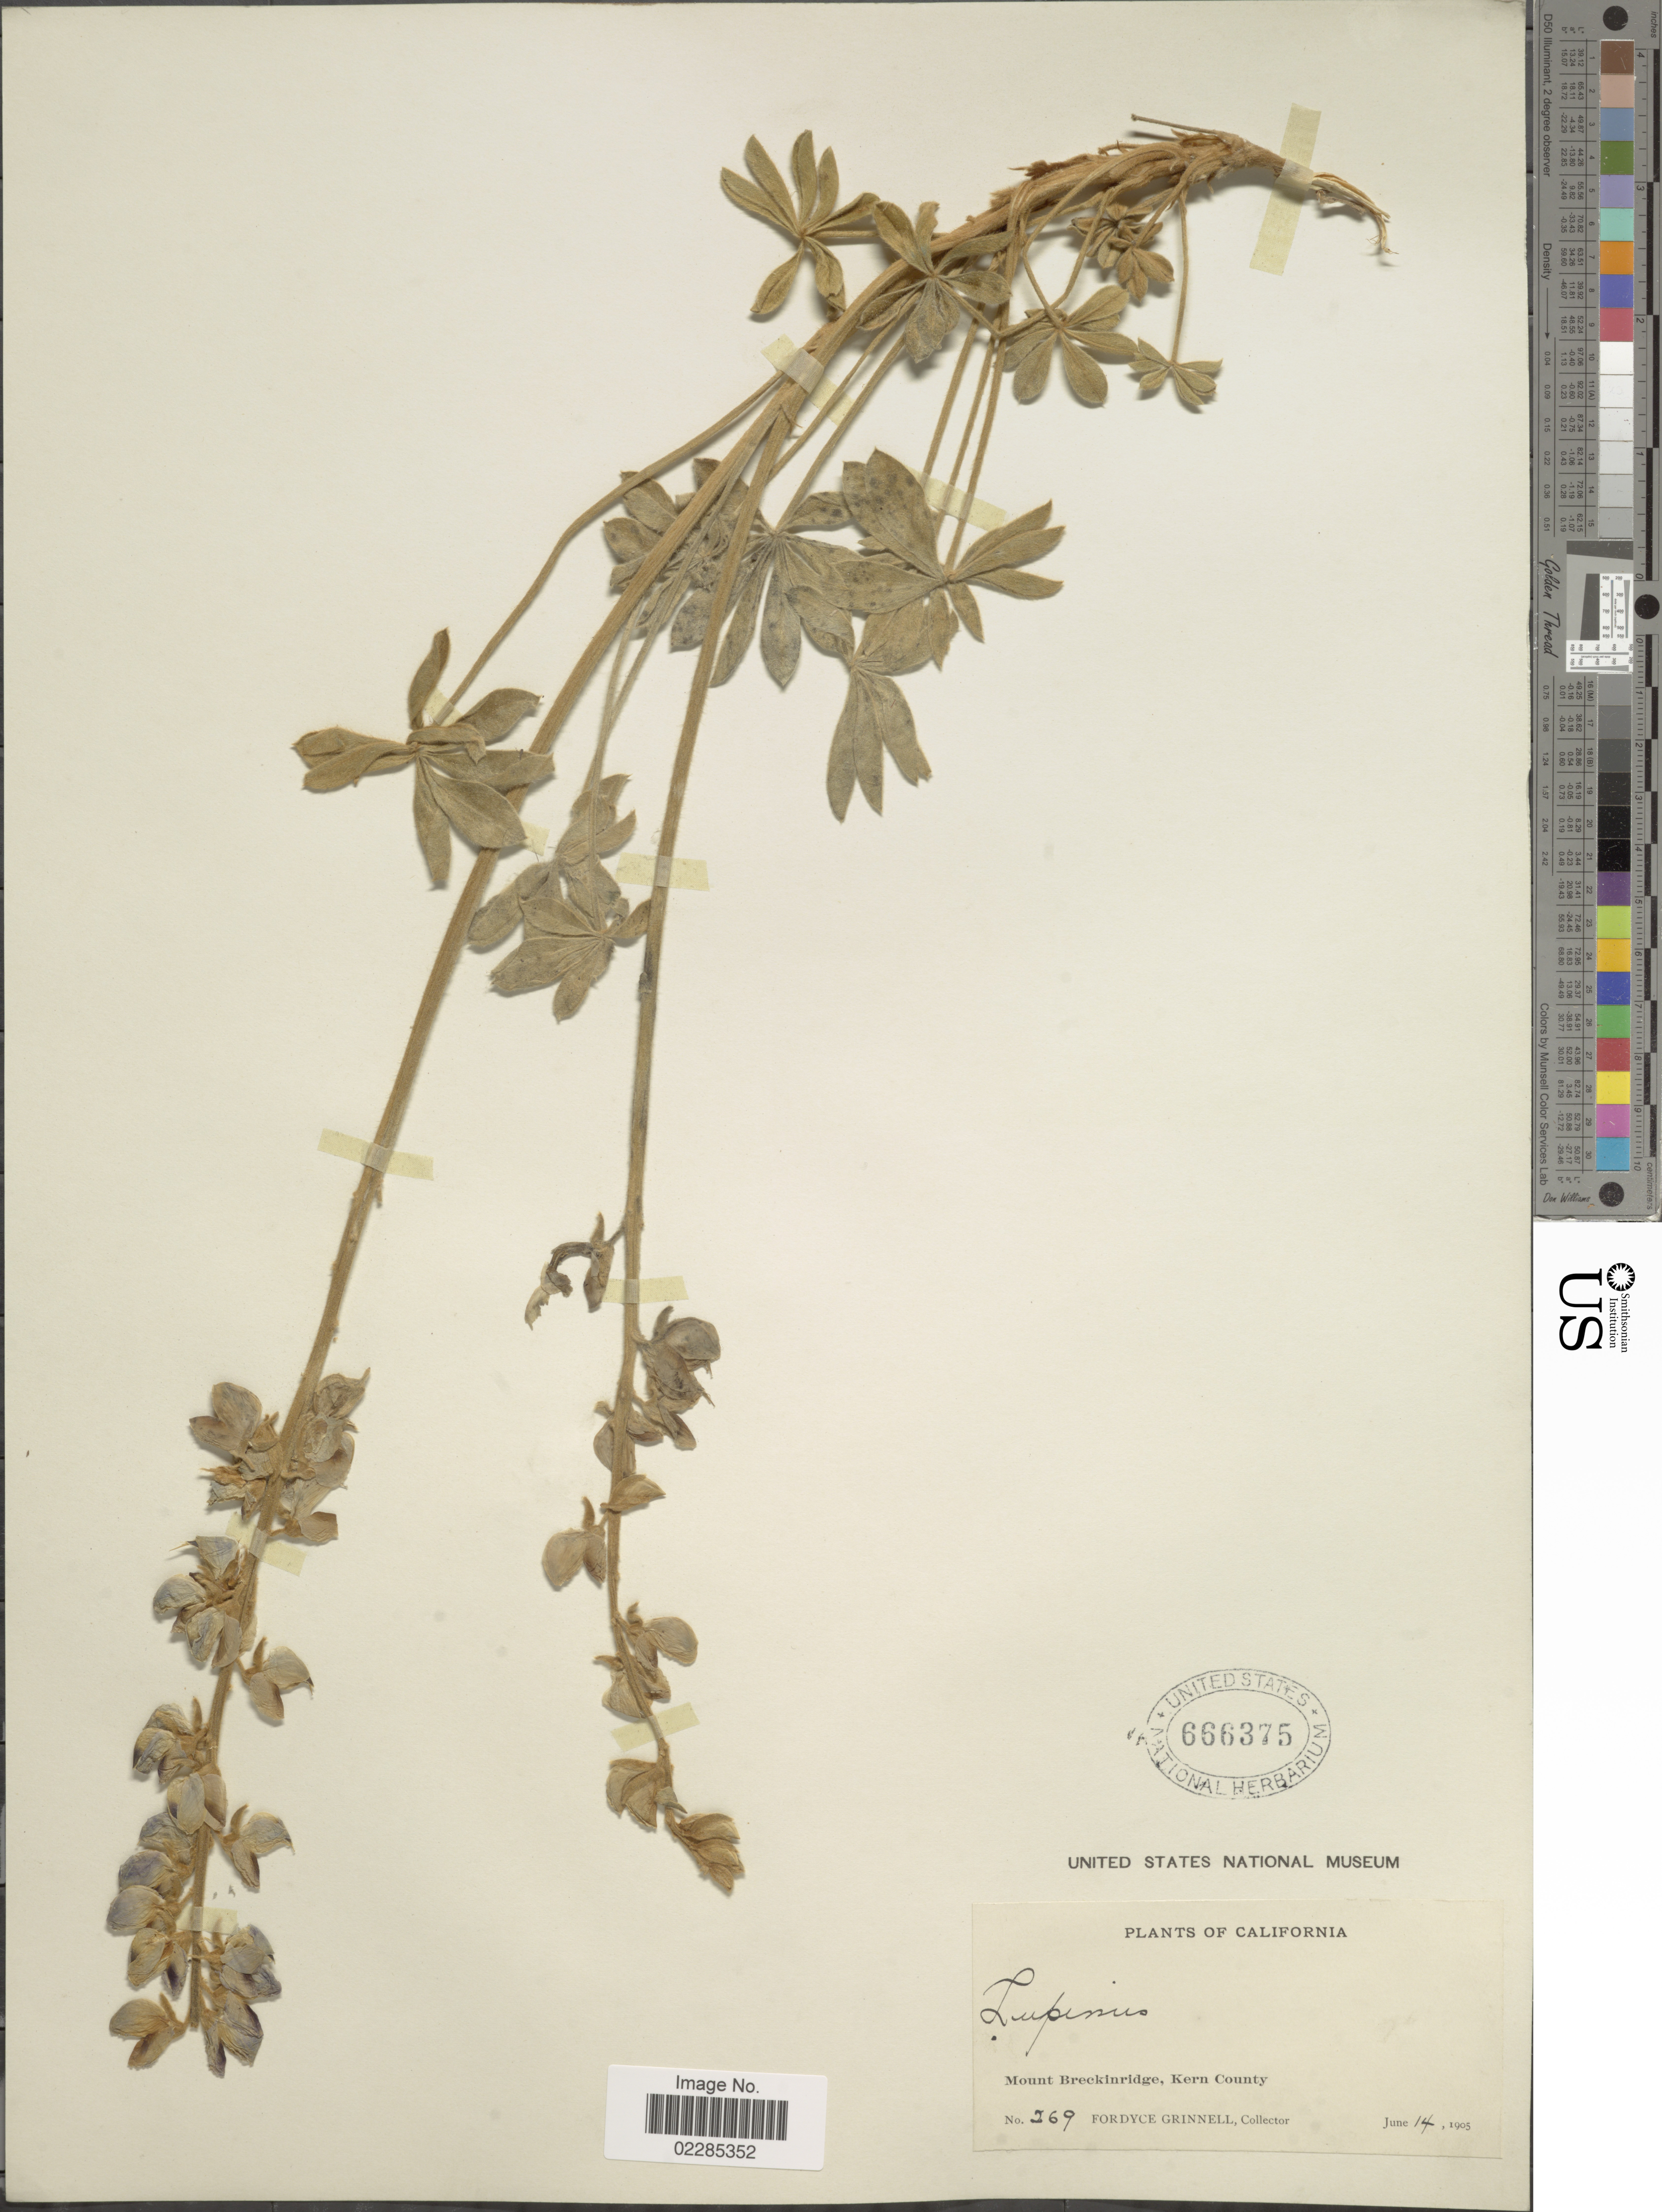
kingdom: Plantae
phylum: Tracheophyta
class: Magnoliopsida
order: Fabales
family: Fabaceae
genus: Lupinus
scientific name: Lupinus grayi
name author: S. Watson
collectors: F. Grinnell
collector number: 269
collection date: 1905-06-14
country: United States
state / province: California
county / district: Kern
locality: Mount Breckinridge, Kern County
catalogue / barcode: US 666375